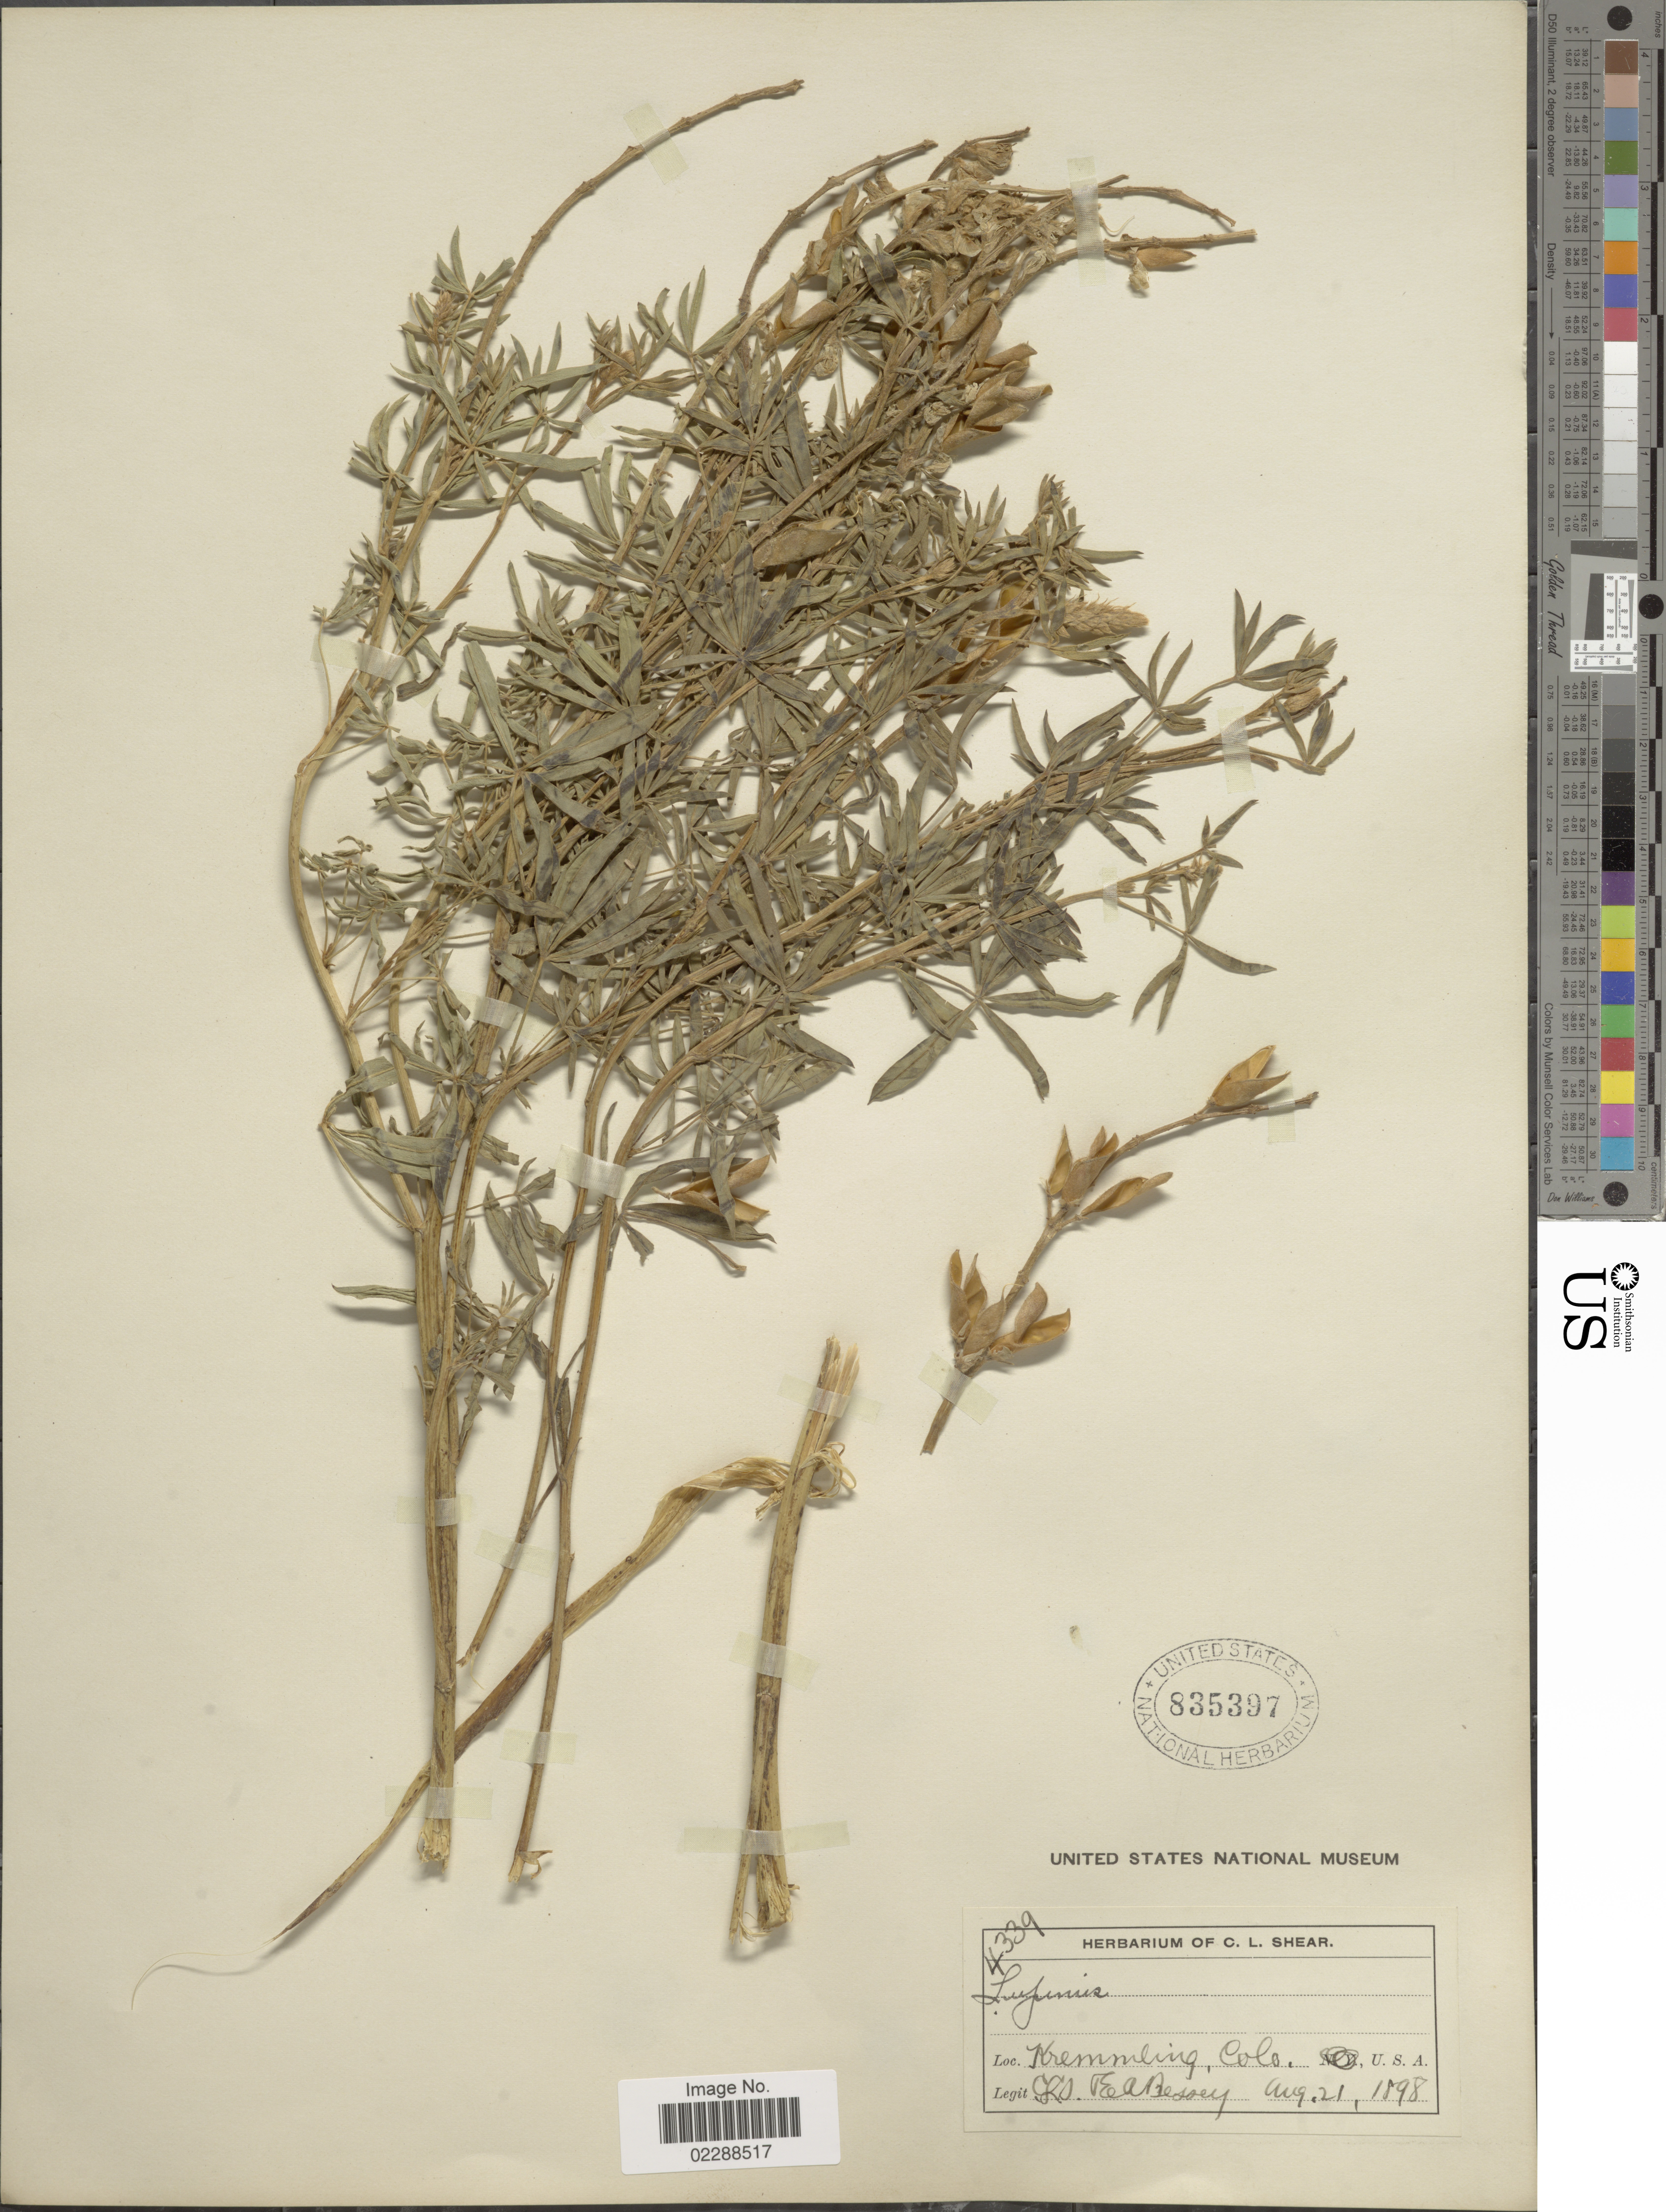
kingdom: Plantae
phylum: Tracheophyta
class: Magnoliopsida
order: Fabales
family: Fabaceae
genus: Lupinus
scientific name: Lupinus sp.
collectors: E. Bessey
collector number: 4339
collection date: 1898-08-21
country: United States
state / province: Colorado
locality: Kremmling, Colo.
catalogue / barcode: US 835397